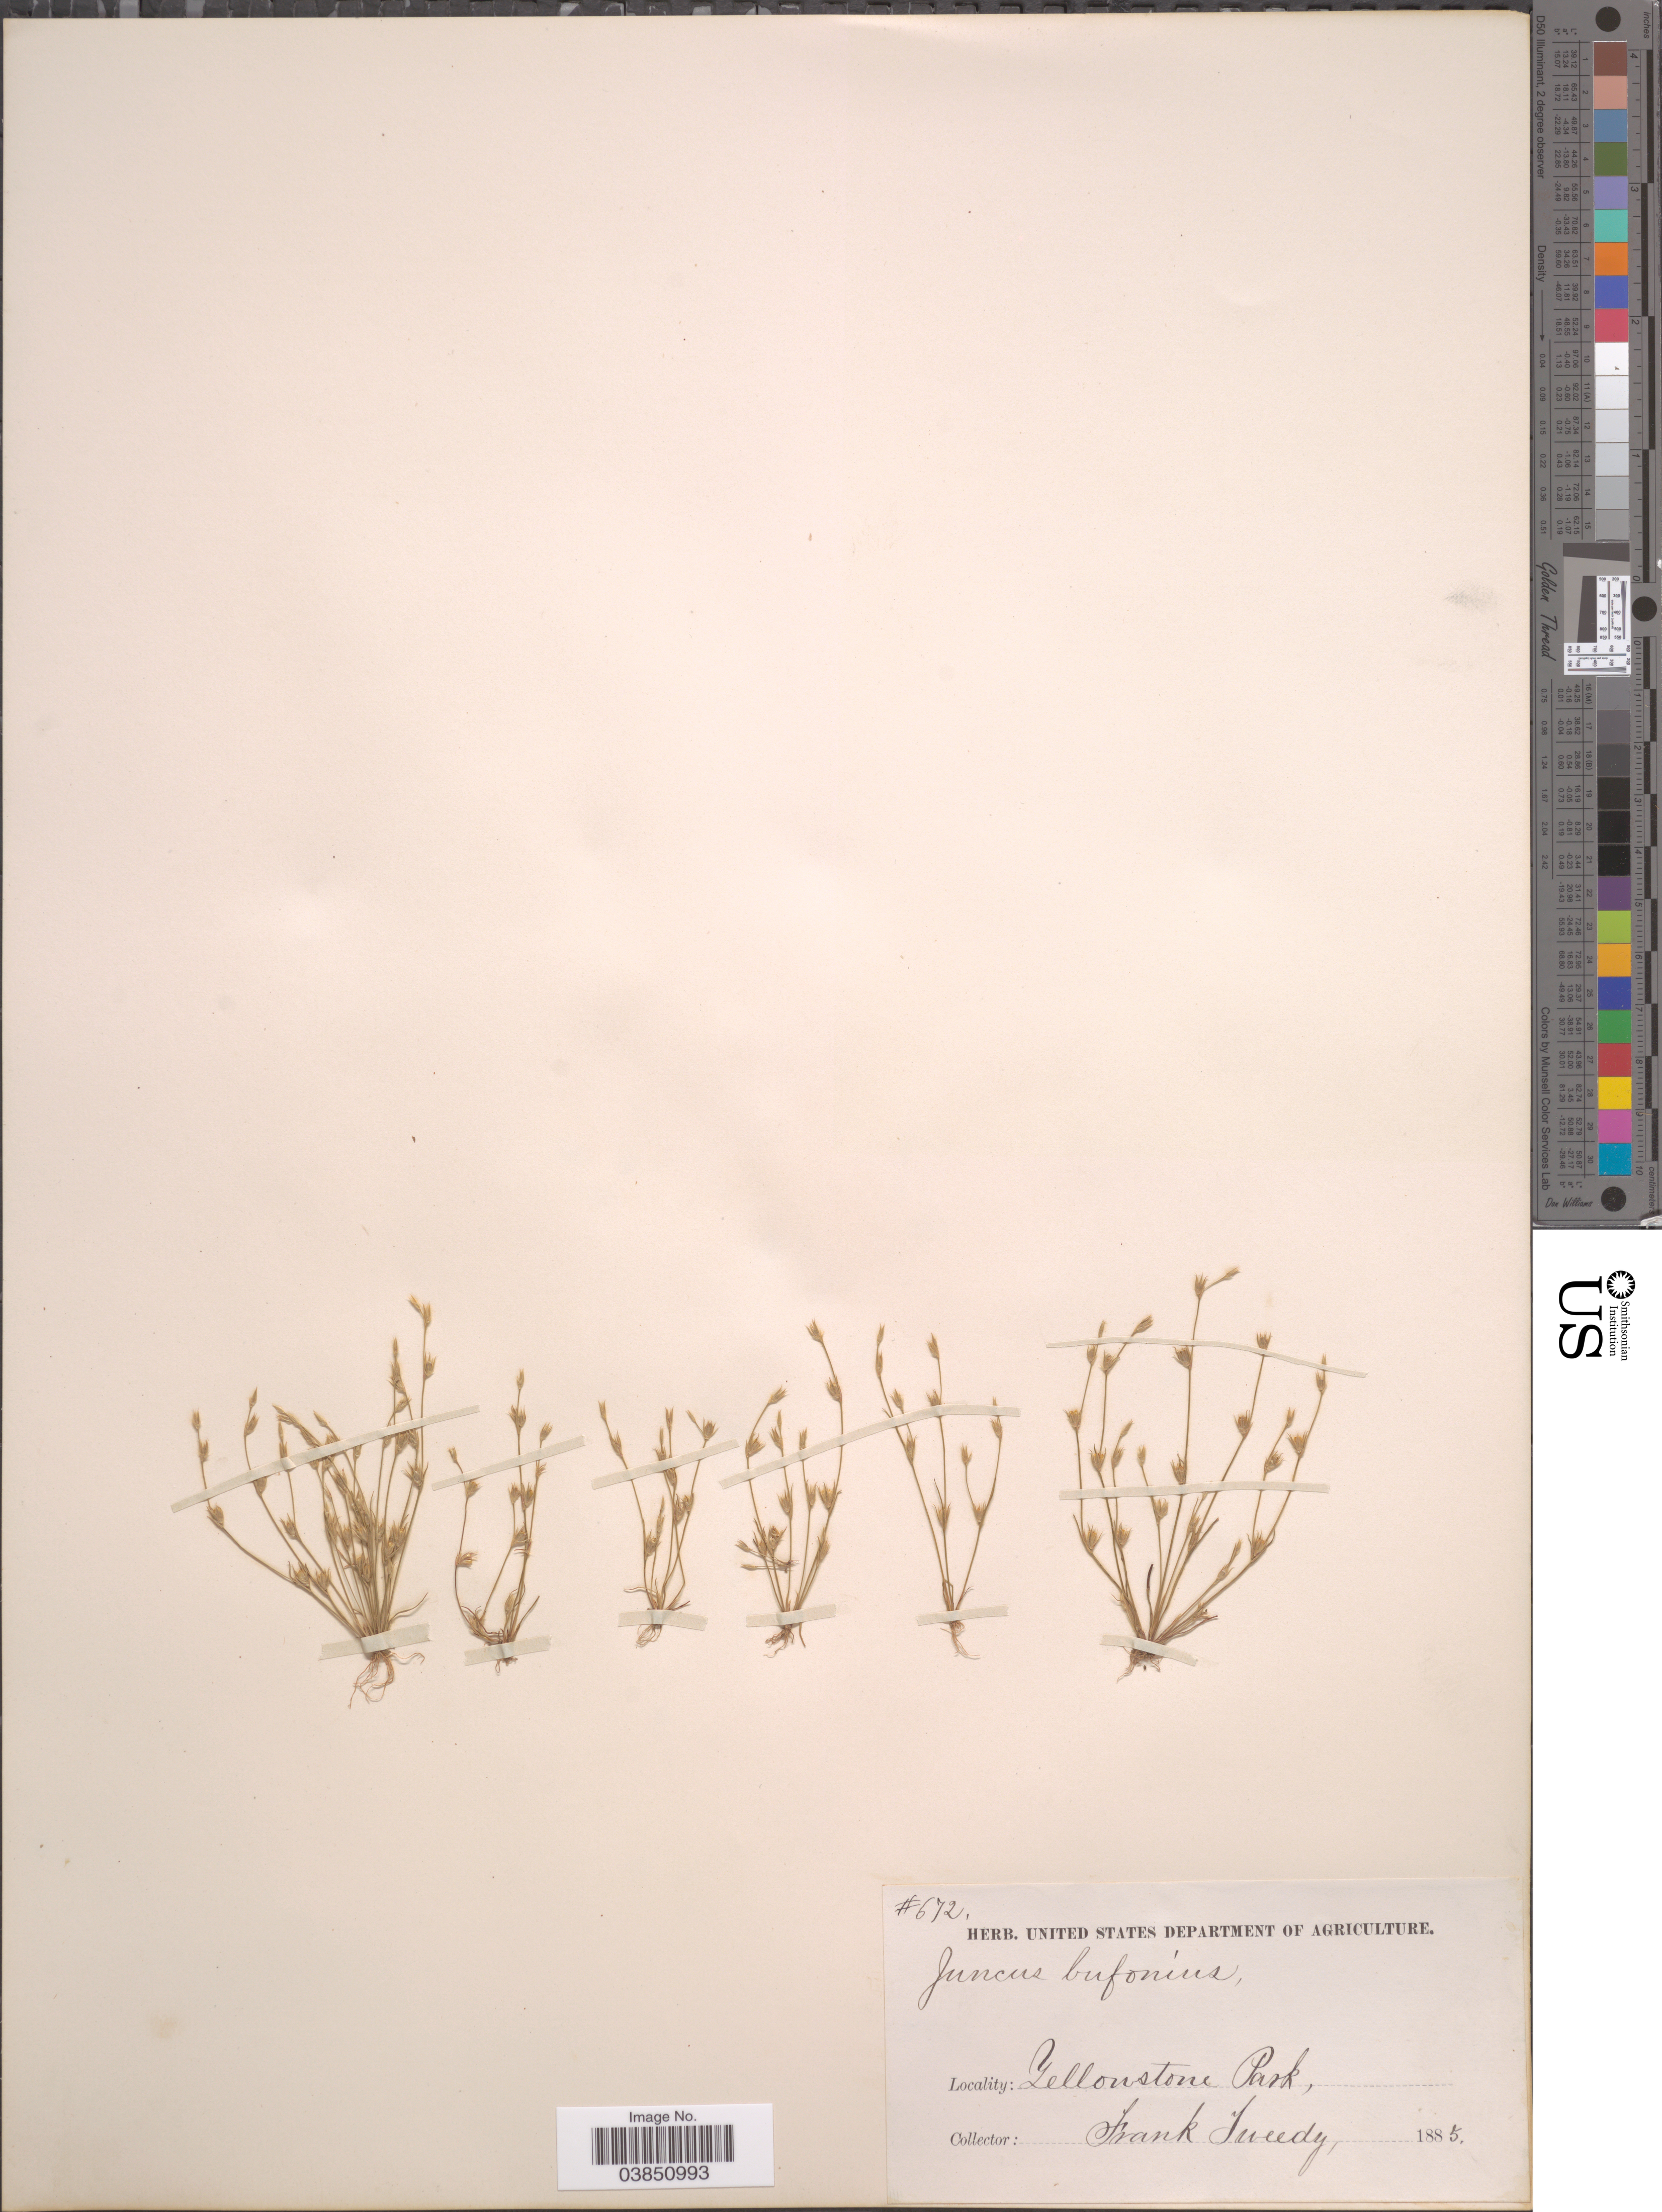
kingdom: Plantae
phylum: Tracheophyta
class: Liliopsida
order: Poales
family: Juncaceae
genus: Juncus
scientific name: Juncus bufonius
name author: L.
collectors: F. Tweedy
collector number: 672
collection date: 1885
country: United States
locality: Yellowstone Park.